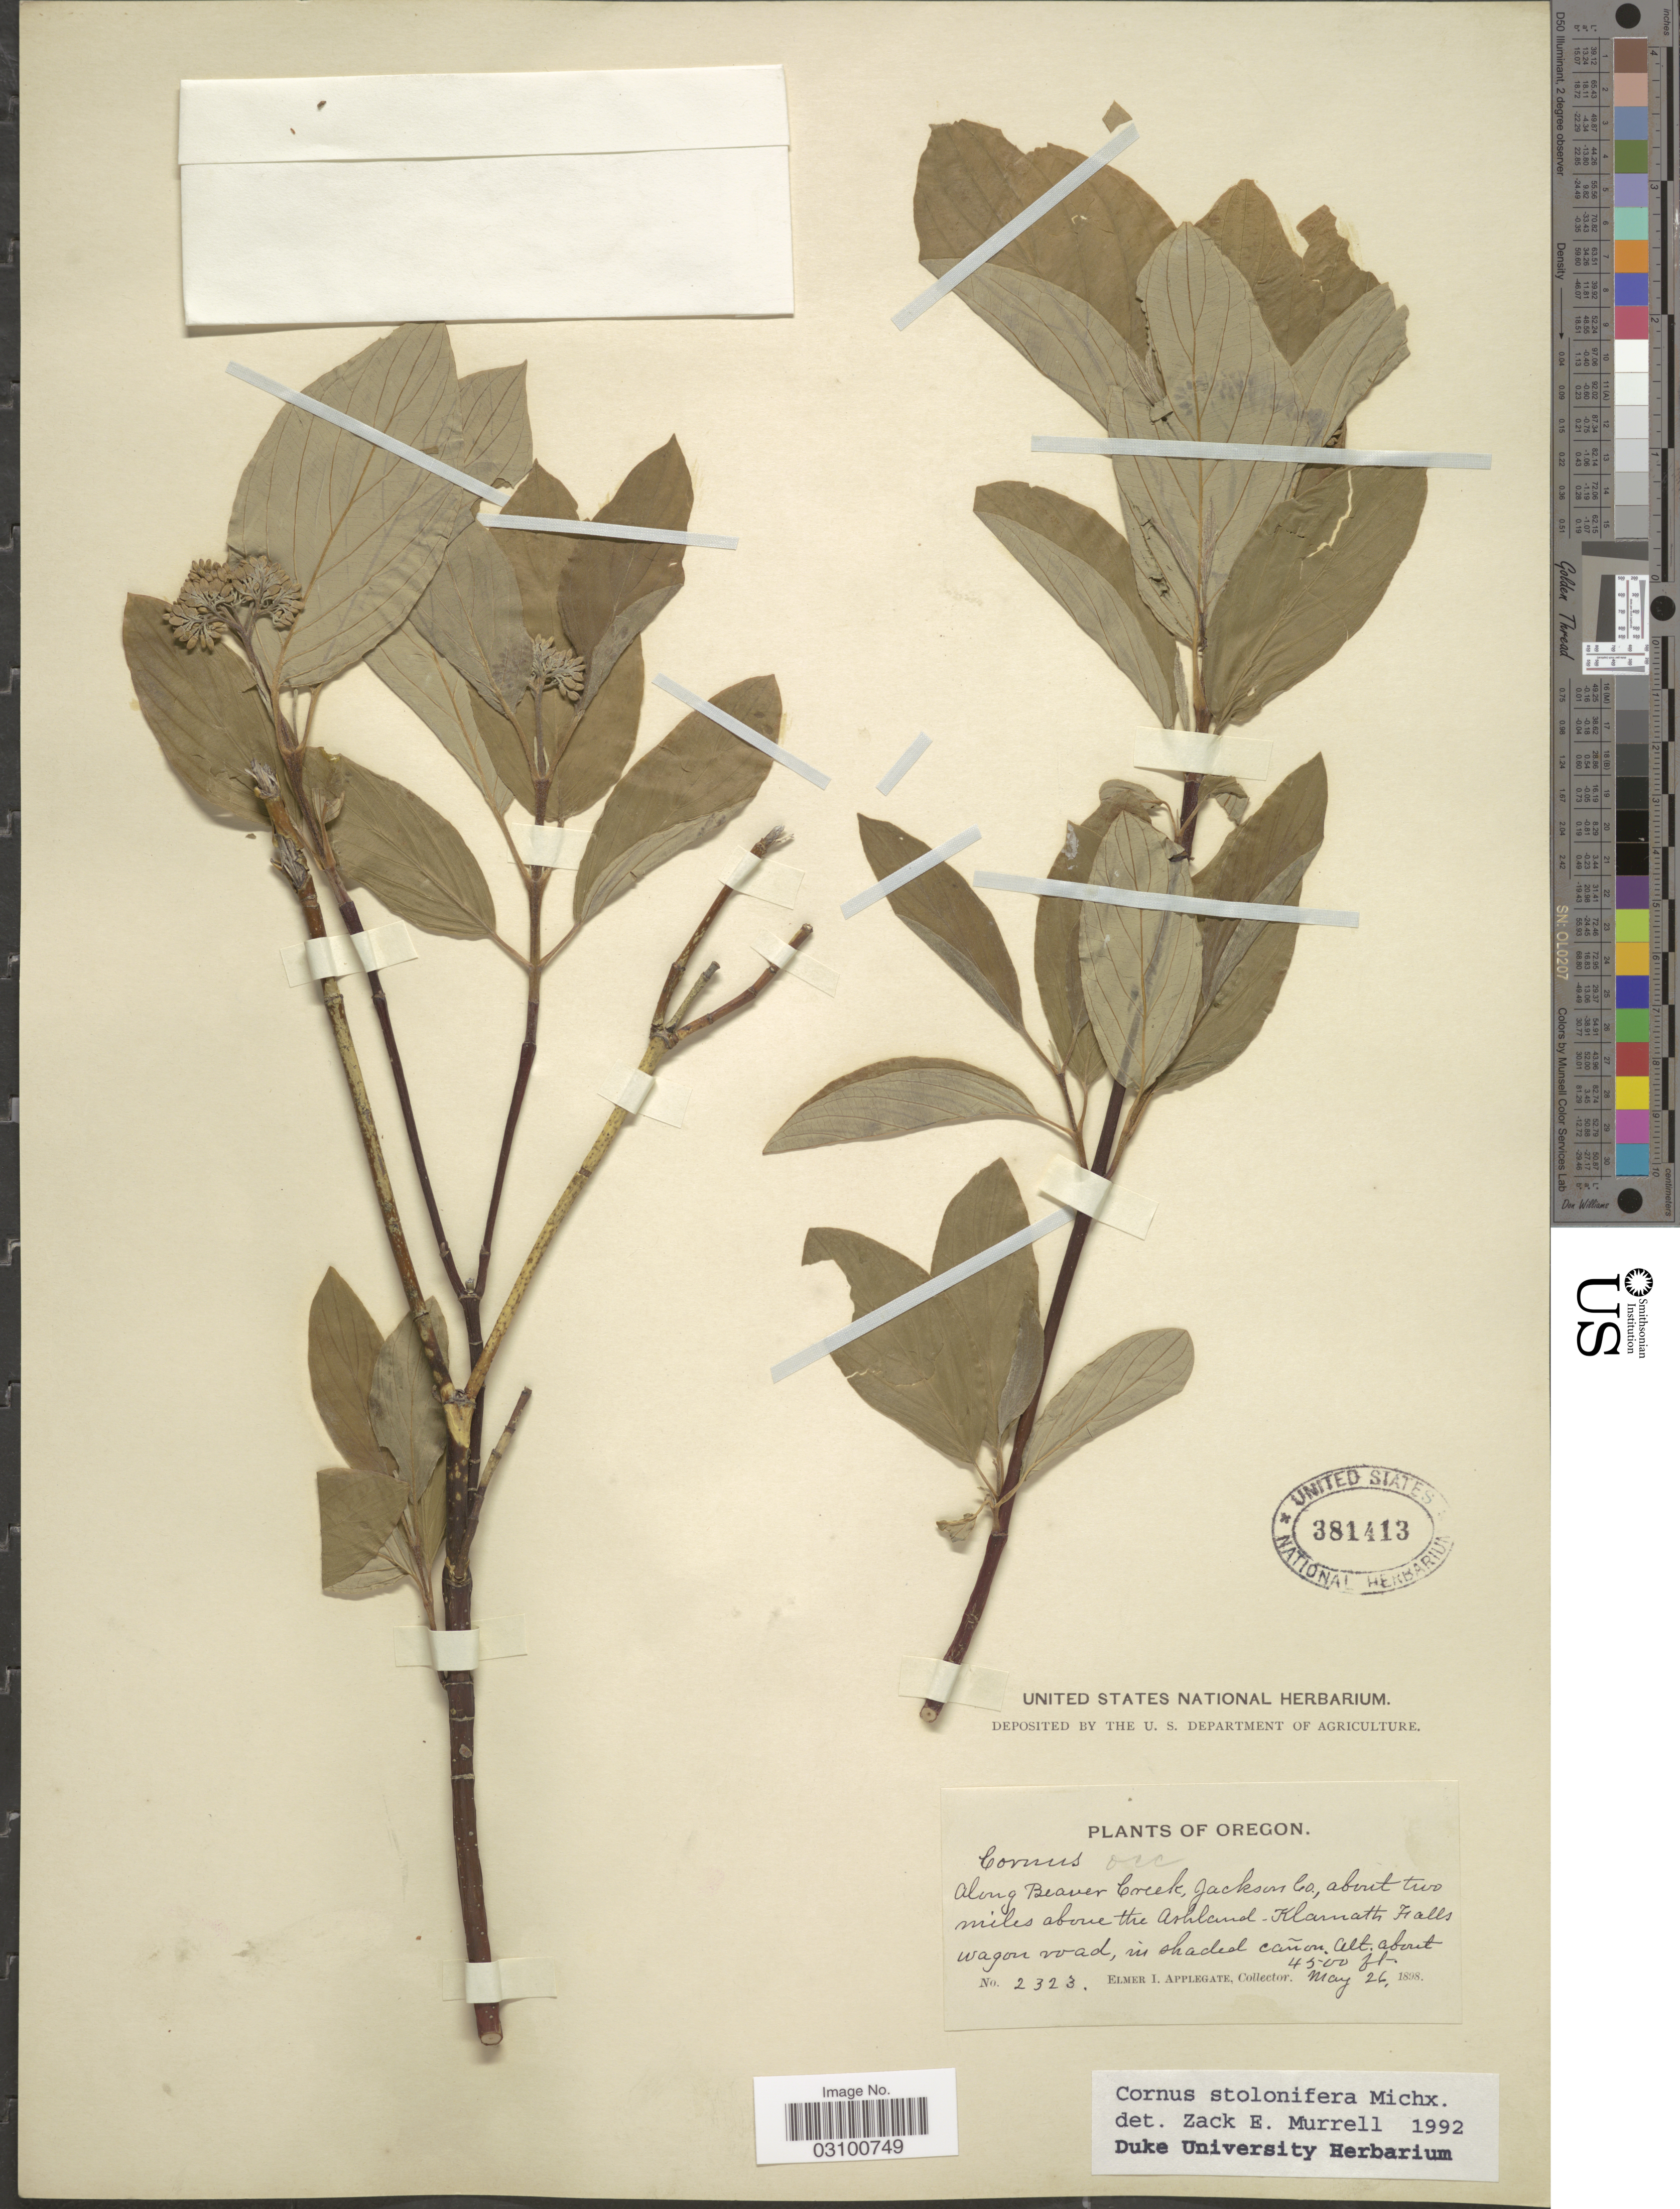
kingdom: Plantae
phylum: Tracheophyta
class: Magnoliopsida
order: Cornales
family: Cornaceae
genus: Cornus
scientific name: Cornus sericea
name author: L.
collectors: E. I. Applegate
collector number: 2323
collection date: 1898-05-26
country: United States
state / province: Oregon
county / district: Jackson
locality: Along Beaver Creek, Jackson Co., about two miles above the Ashland - Klamath Falls wagon road, in shaded cañon.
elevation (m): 1372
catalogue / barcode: US 381413